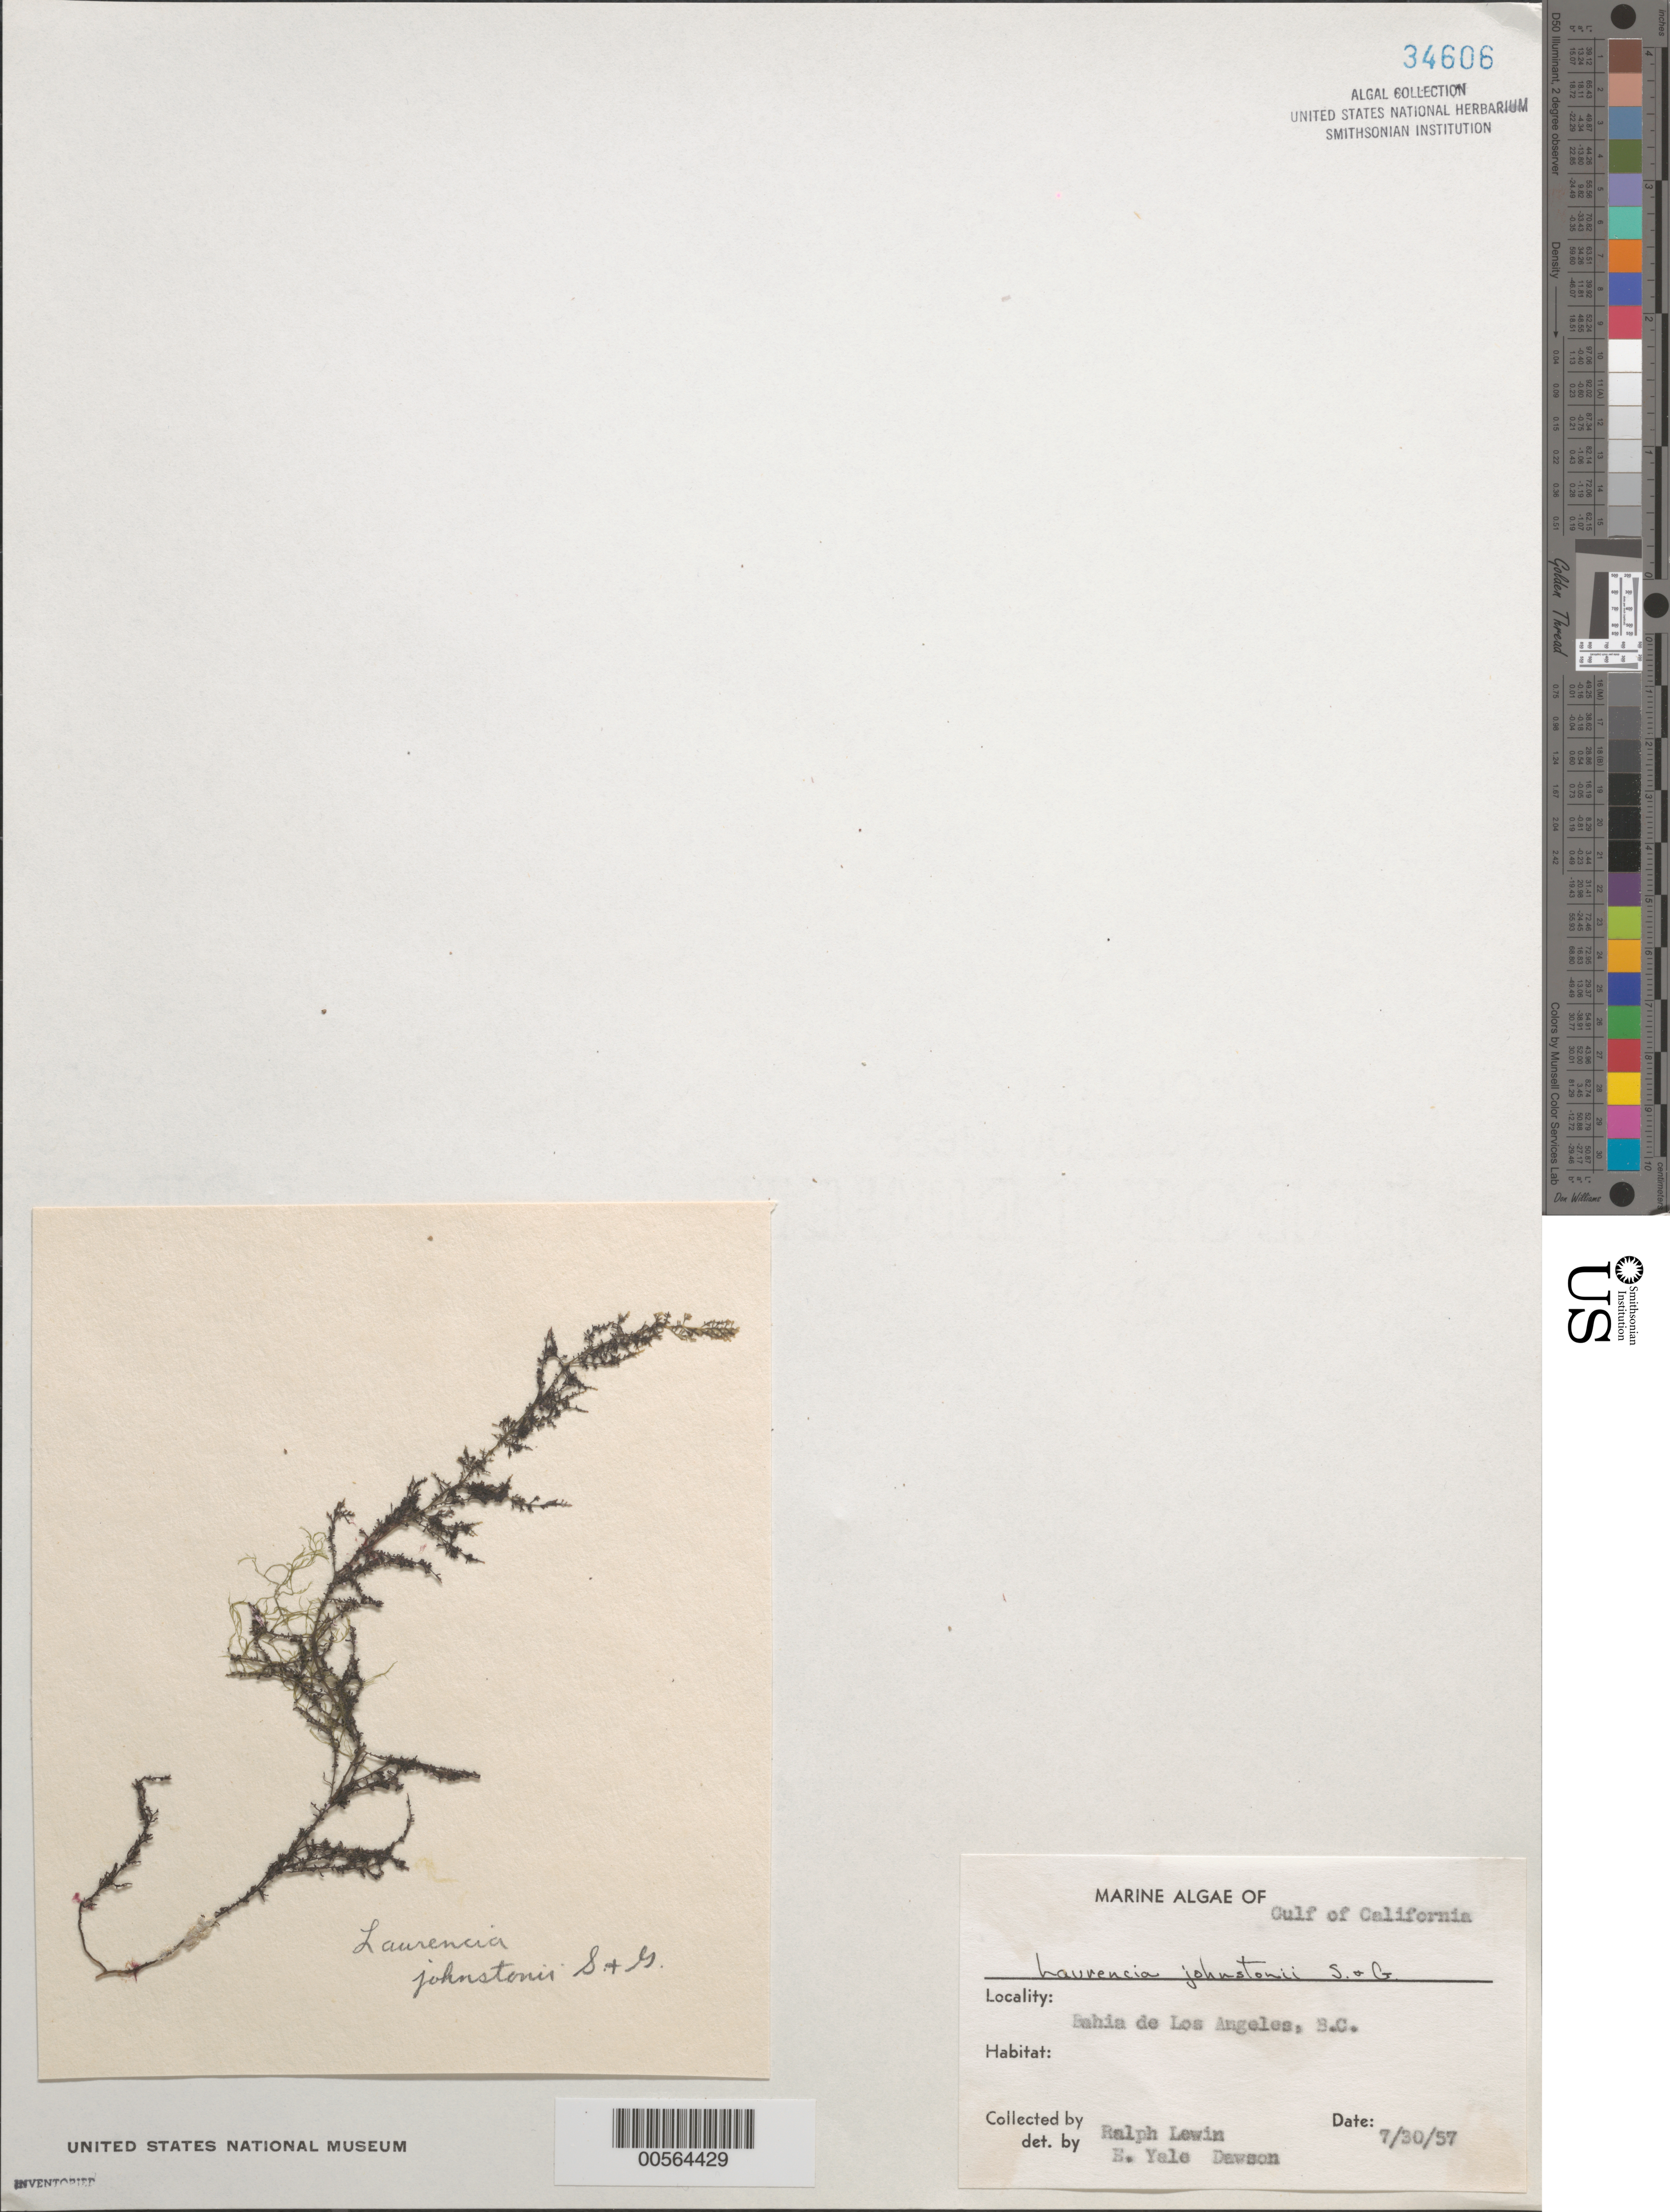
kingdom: Plantae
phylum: Rhodophyta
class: Florideophyceae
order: Ceramiales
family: Rhodomelaceae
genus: Laurencia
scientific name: Laurencia johnstonii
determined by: Dawson, E. Y.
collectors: R. Lewin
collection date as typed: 30 Jul 1957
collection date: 1957-07-30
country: Mexico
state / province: Baja California Norte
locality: Bahia de los Angeles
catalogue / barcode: US 34606